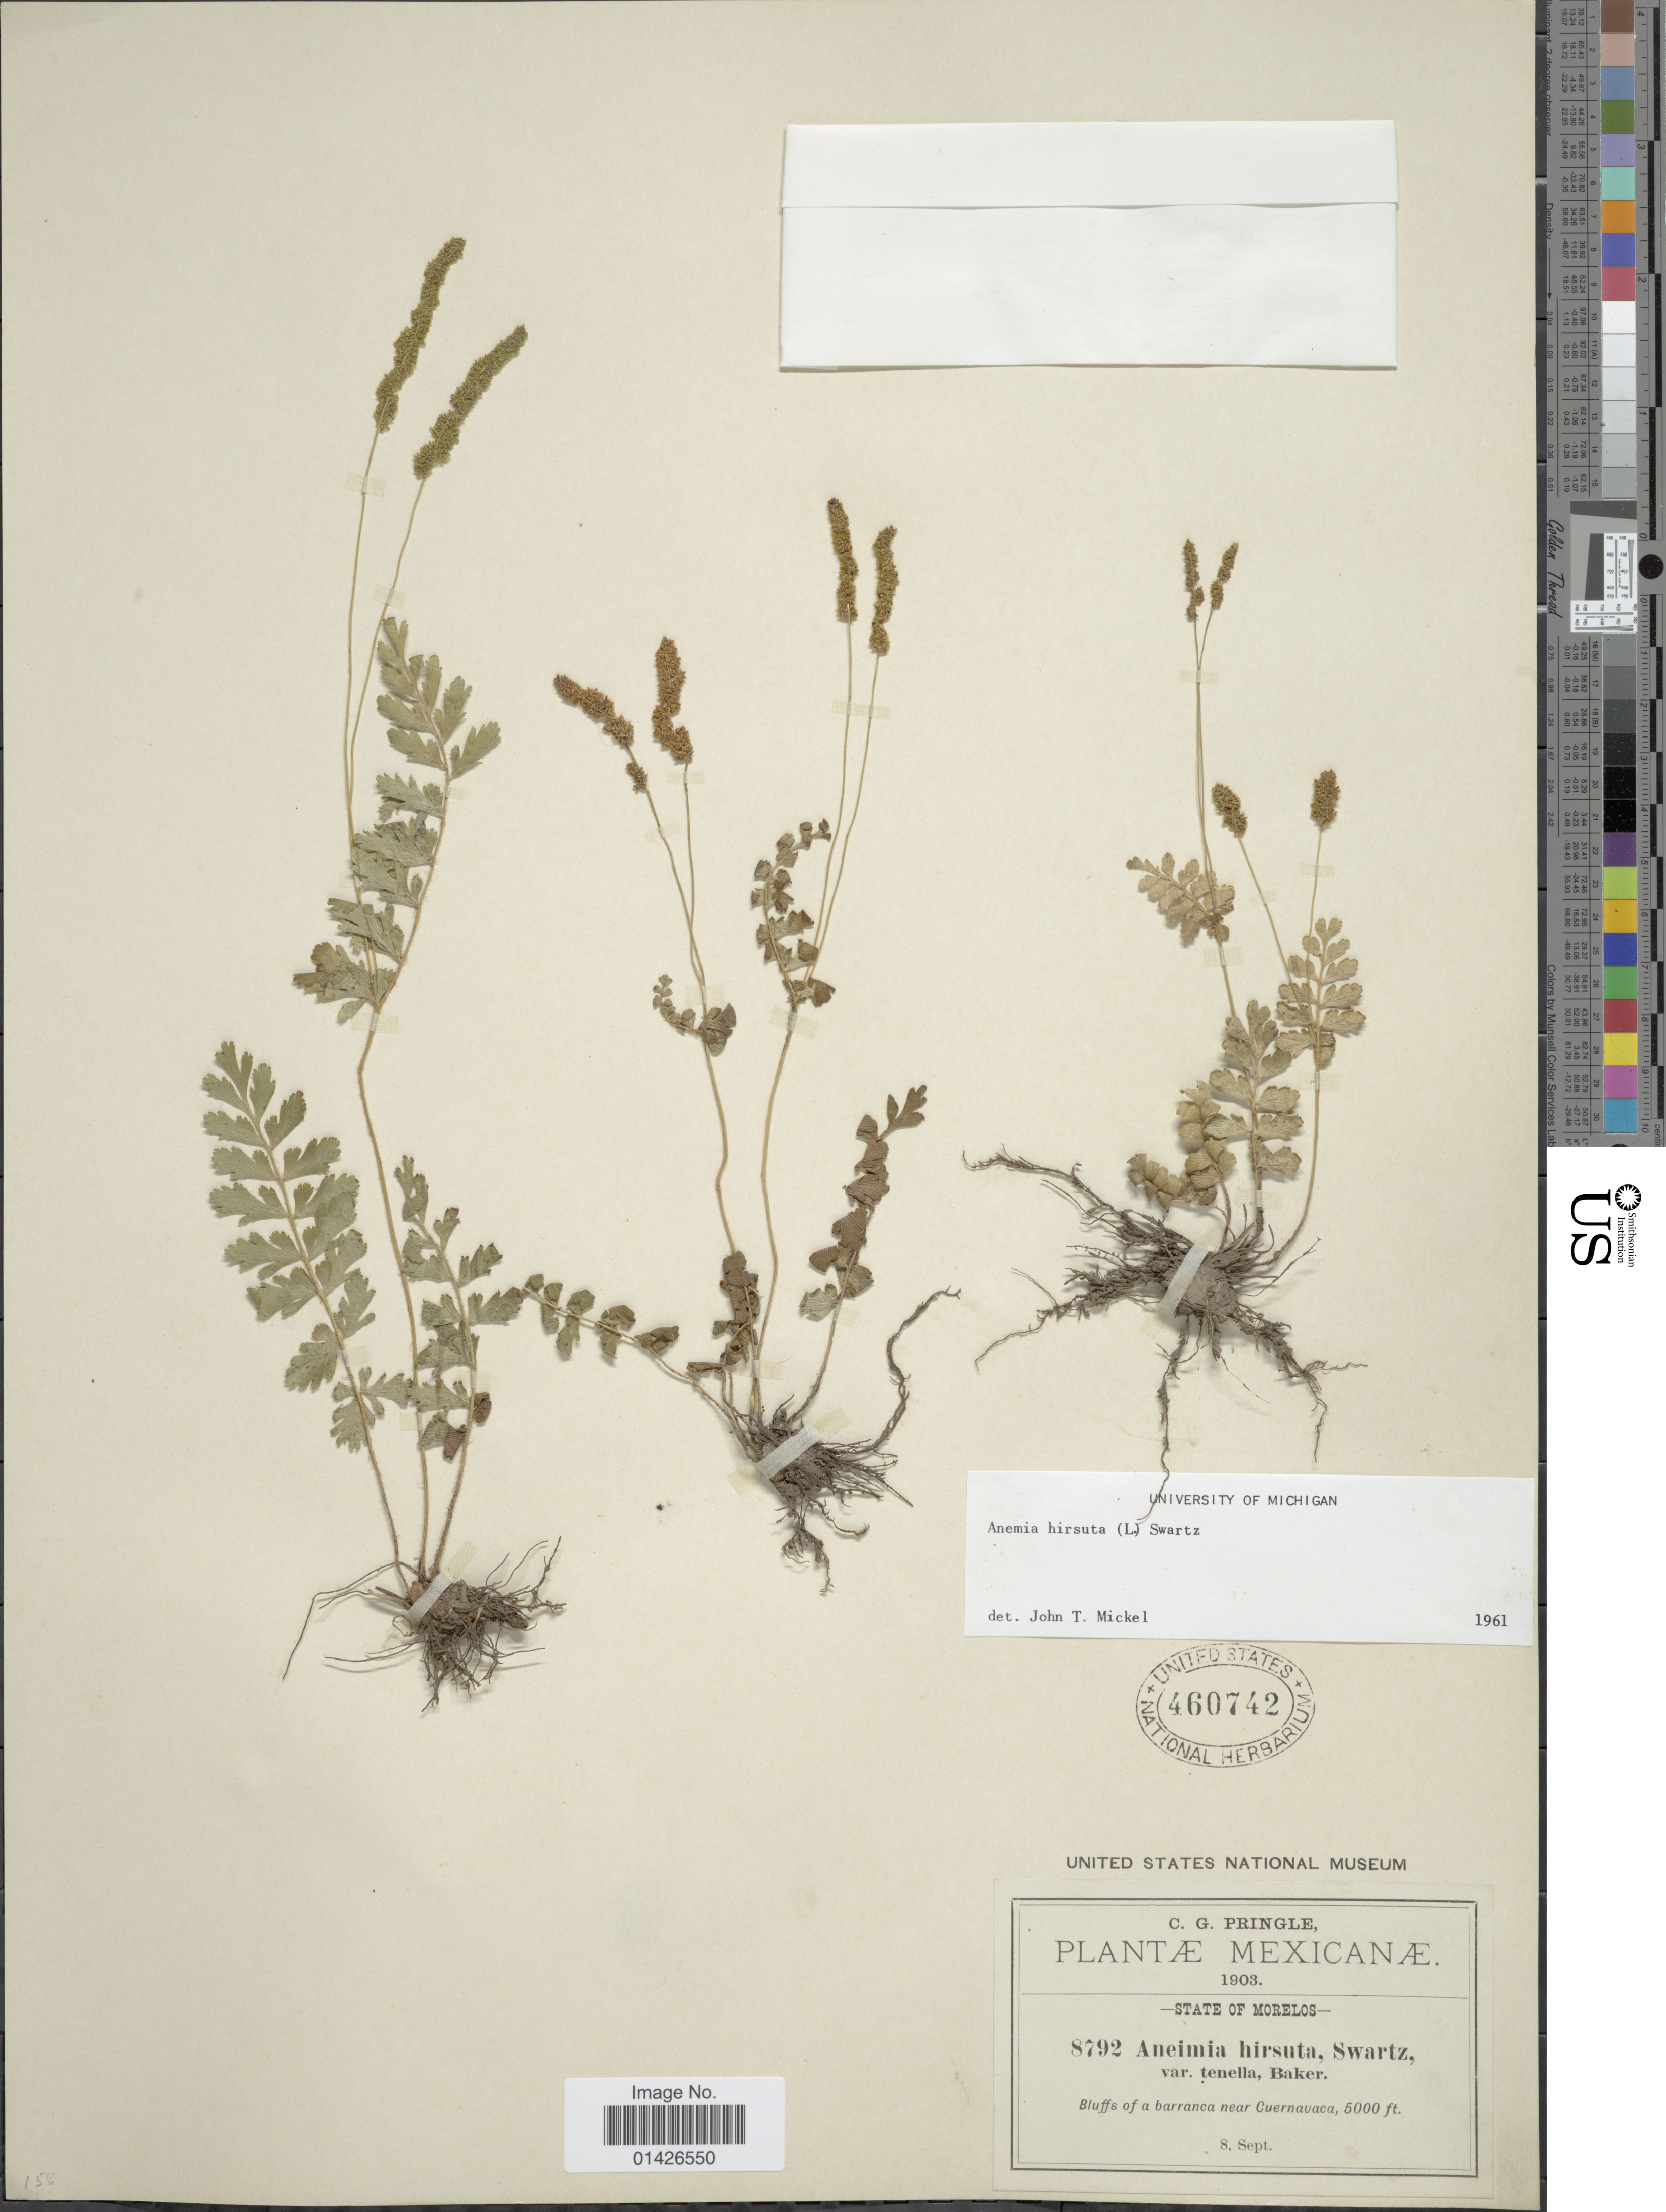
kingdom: Plantae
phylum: Tracheophyta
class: Polypodiopsida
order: Schizaeales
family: Anemiaceae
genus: Anemia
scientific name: Anemia hirsuta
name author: (L.) Sw.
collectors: C. G. Pringle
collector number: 8792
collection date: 1903-09-08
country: Mexico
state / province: Morelos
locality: Bluffs of a barranca near Cuernavaca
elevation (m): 1524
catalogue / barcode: US 460742